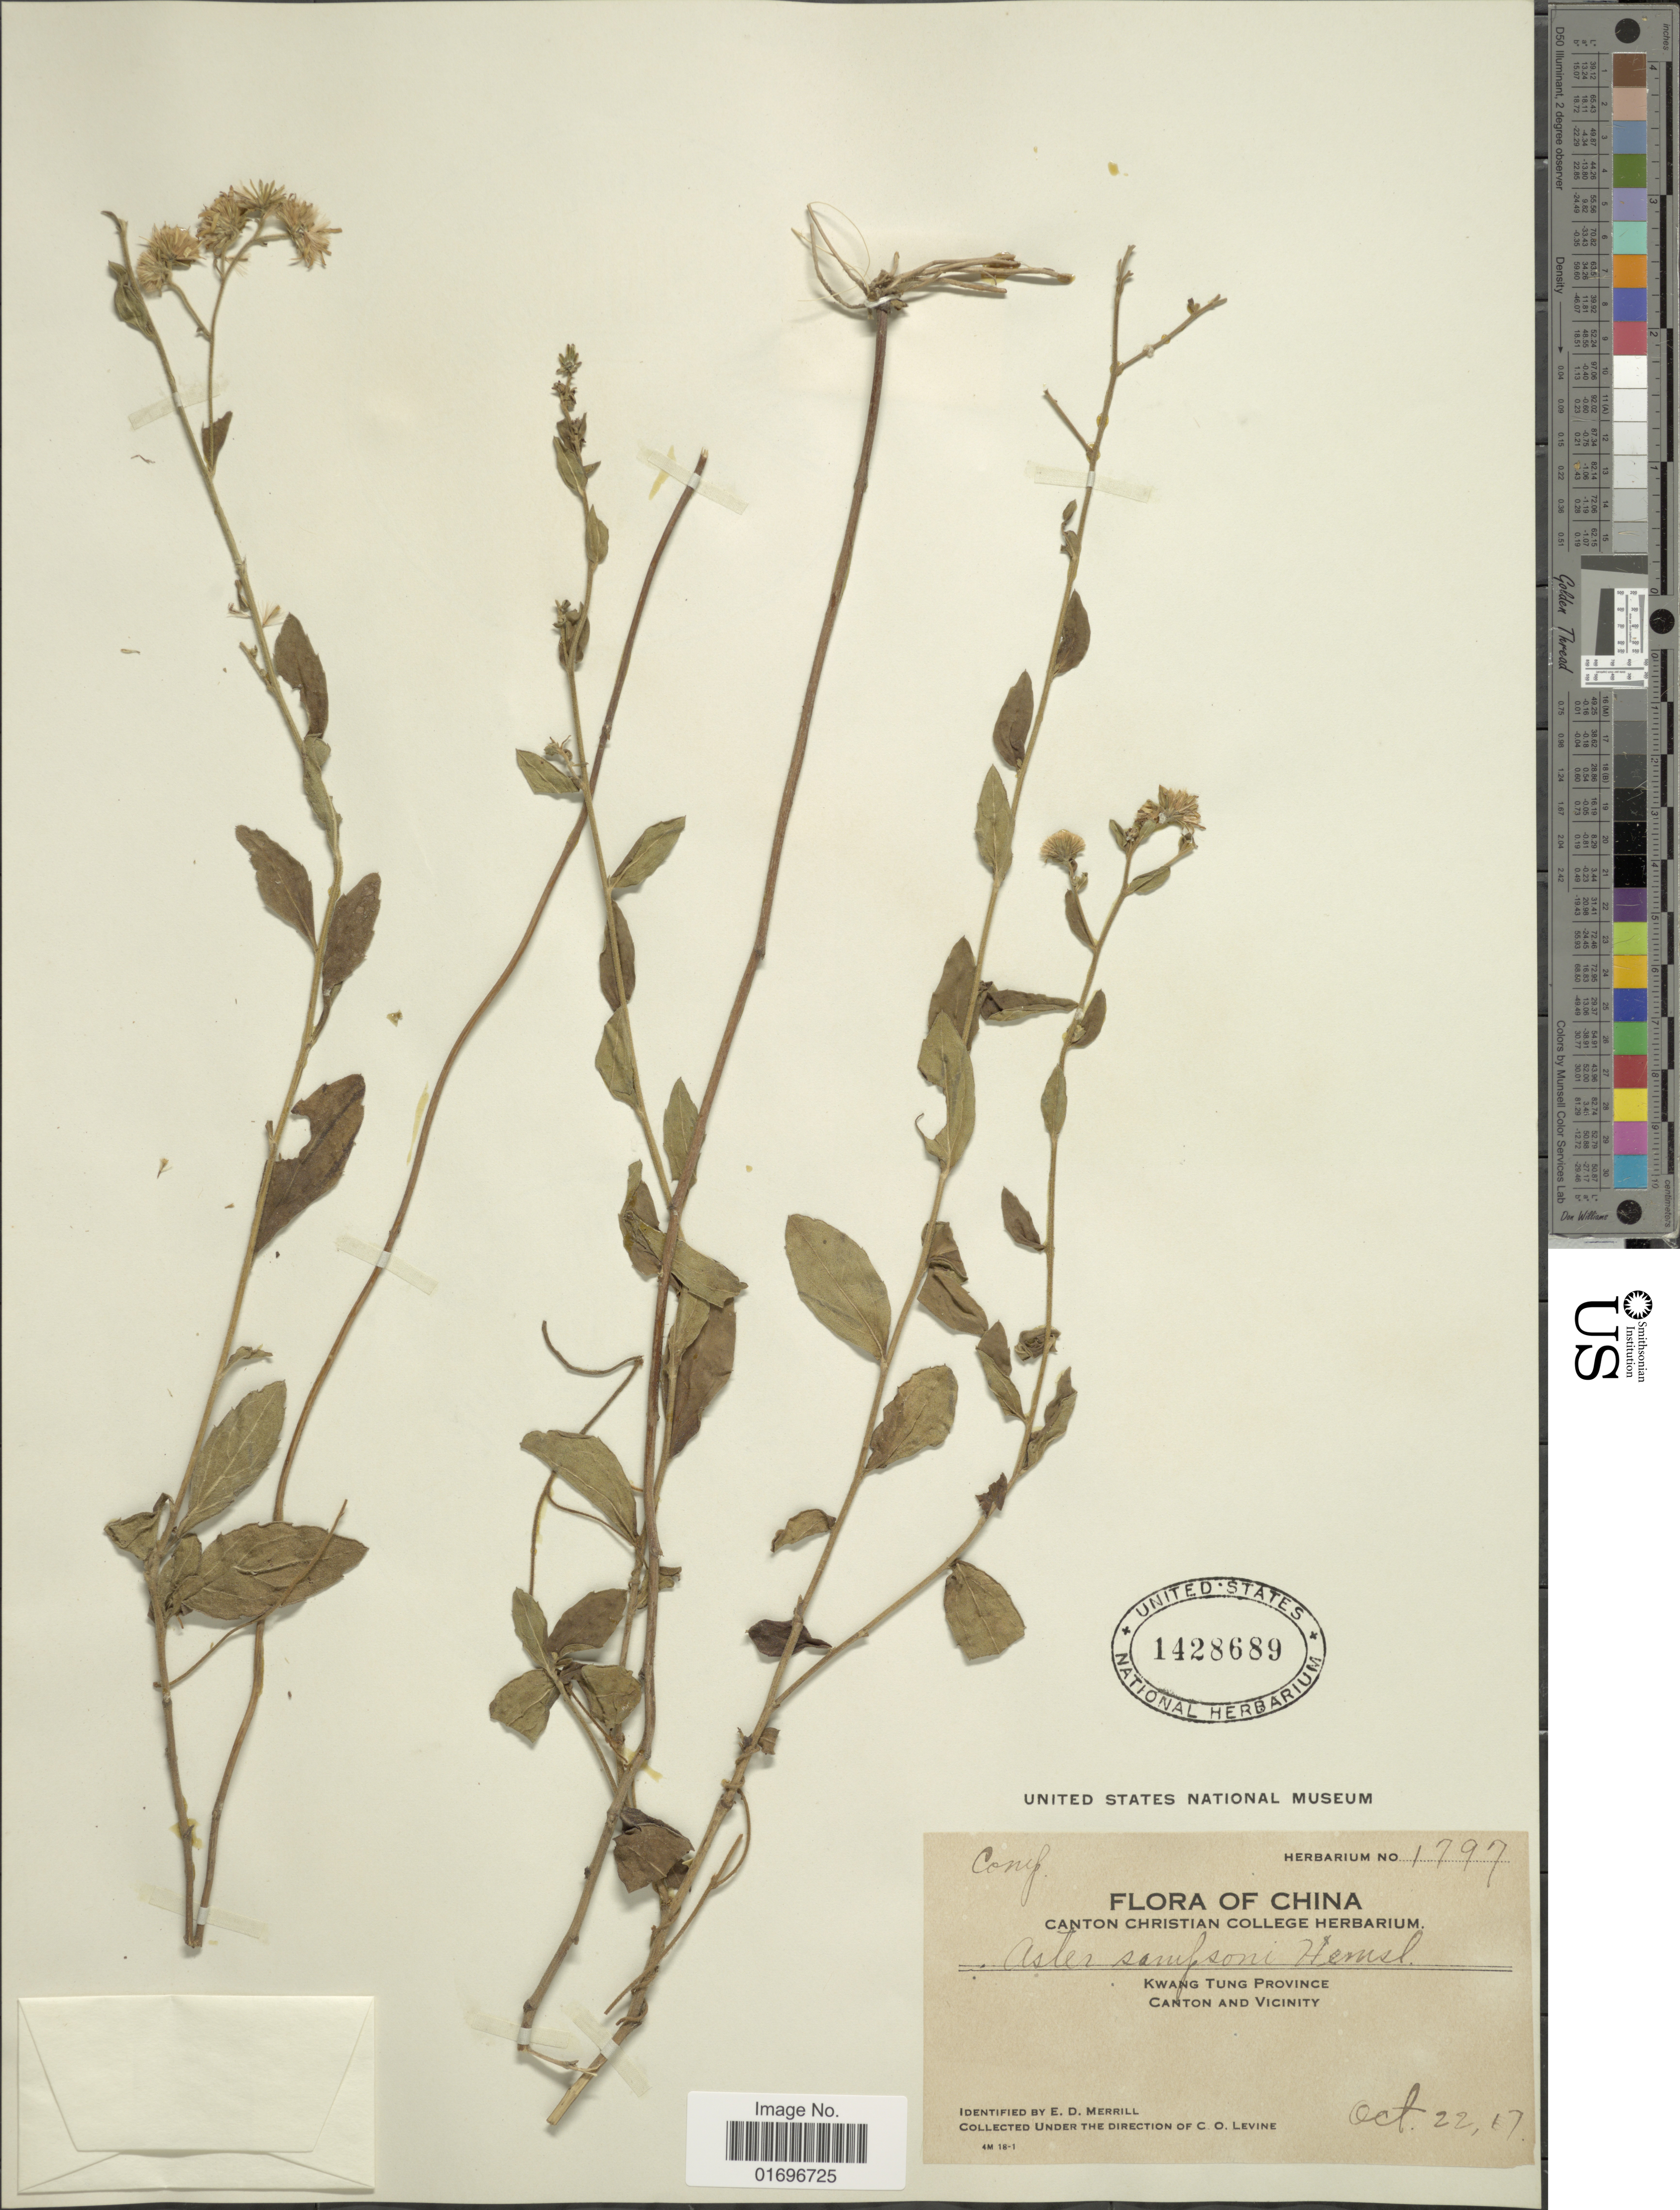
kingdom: Plantae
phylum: Tracheophyta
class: Magnoliopsida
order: Asterales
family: Asteraceae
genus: Aster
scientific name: Aster sampsonii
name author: (Hance) Hemsl.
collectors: E. D. Merrill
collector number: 1797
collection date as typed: Transcribed d/m/y: 22/10/17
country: China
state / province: Guangdong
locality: China. Kwang Tung Province. Canton and Vicinity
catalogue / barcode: US 1428689